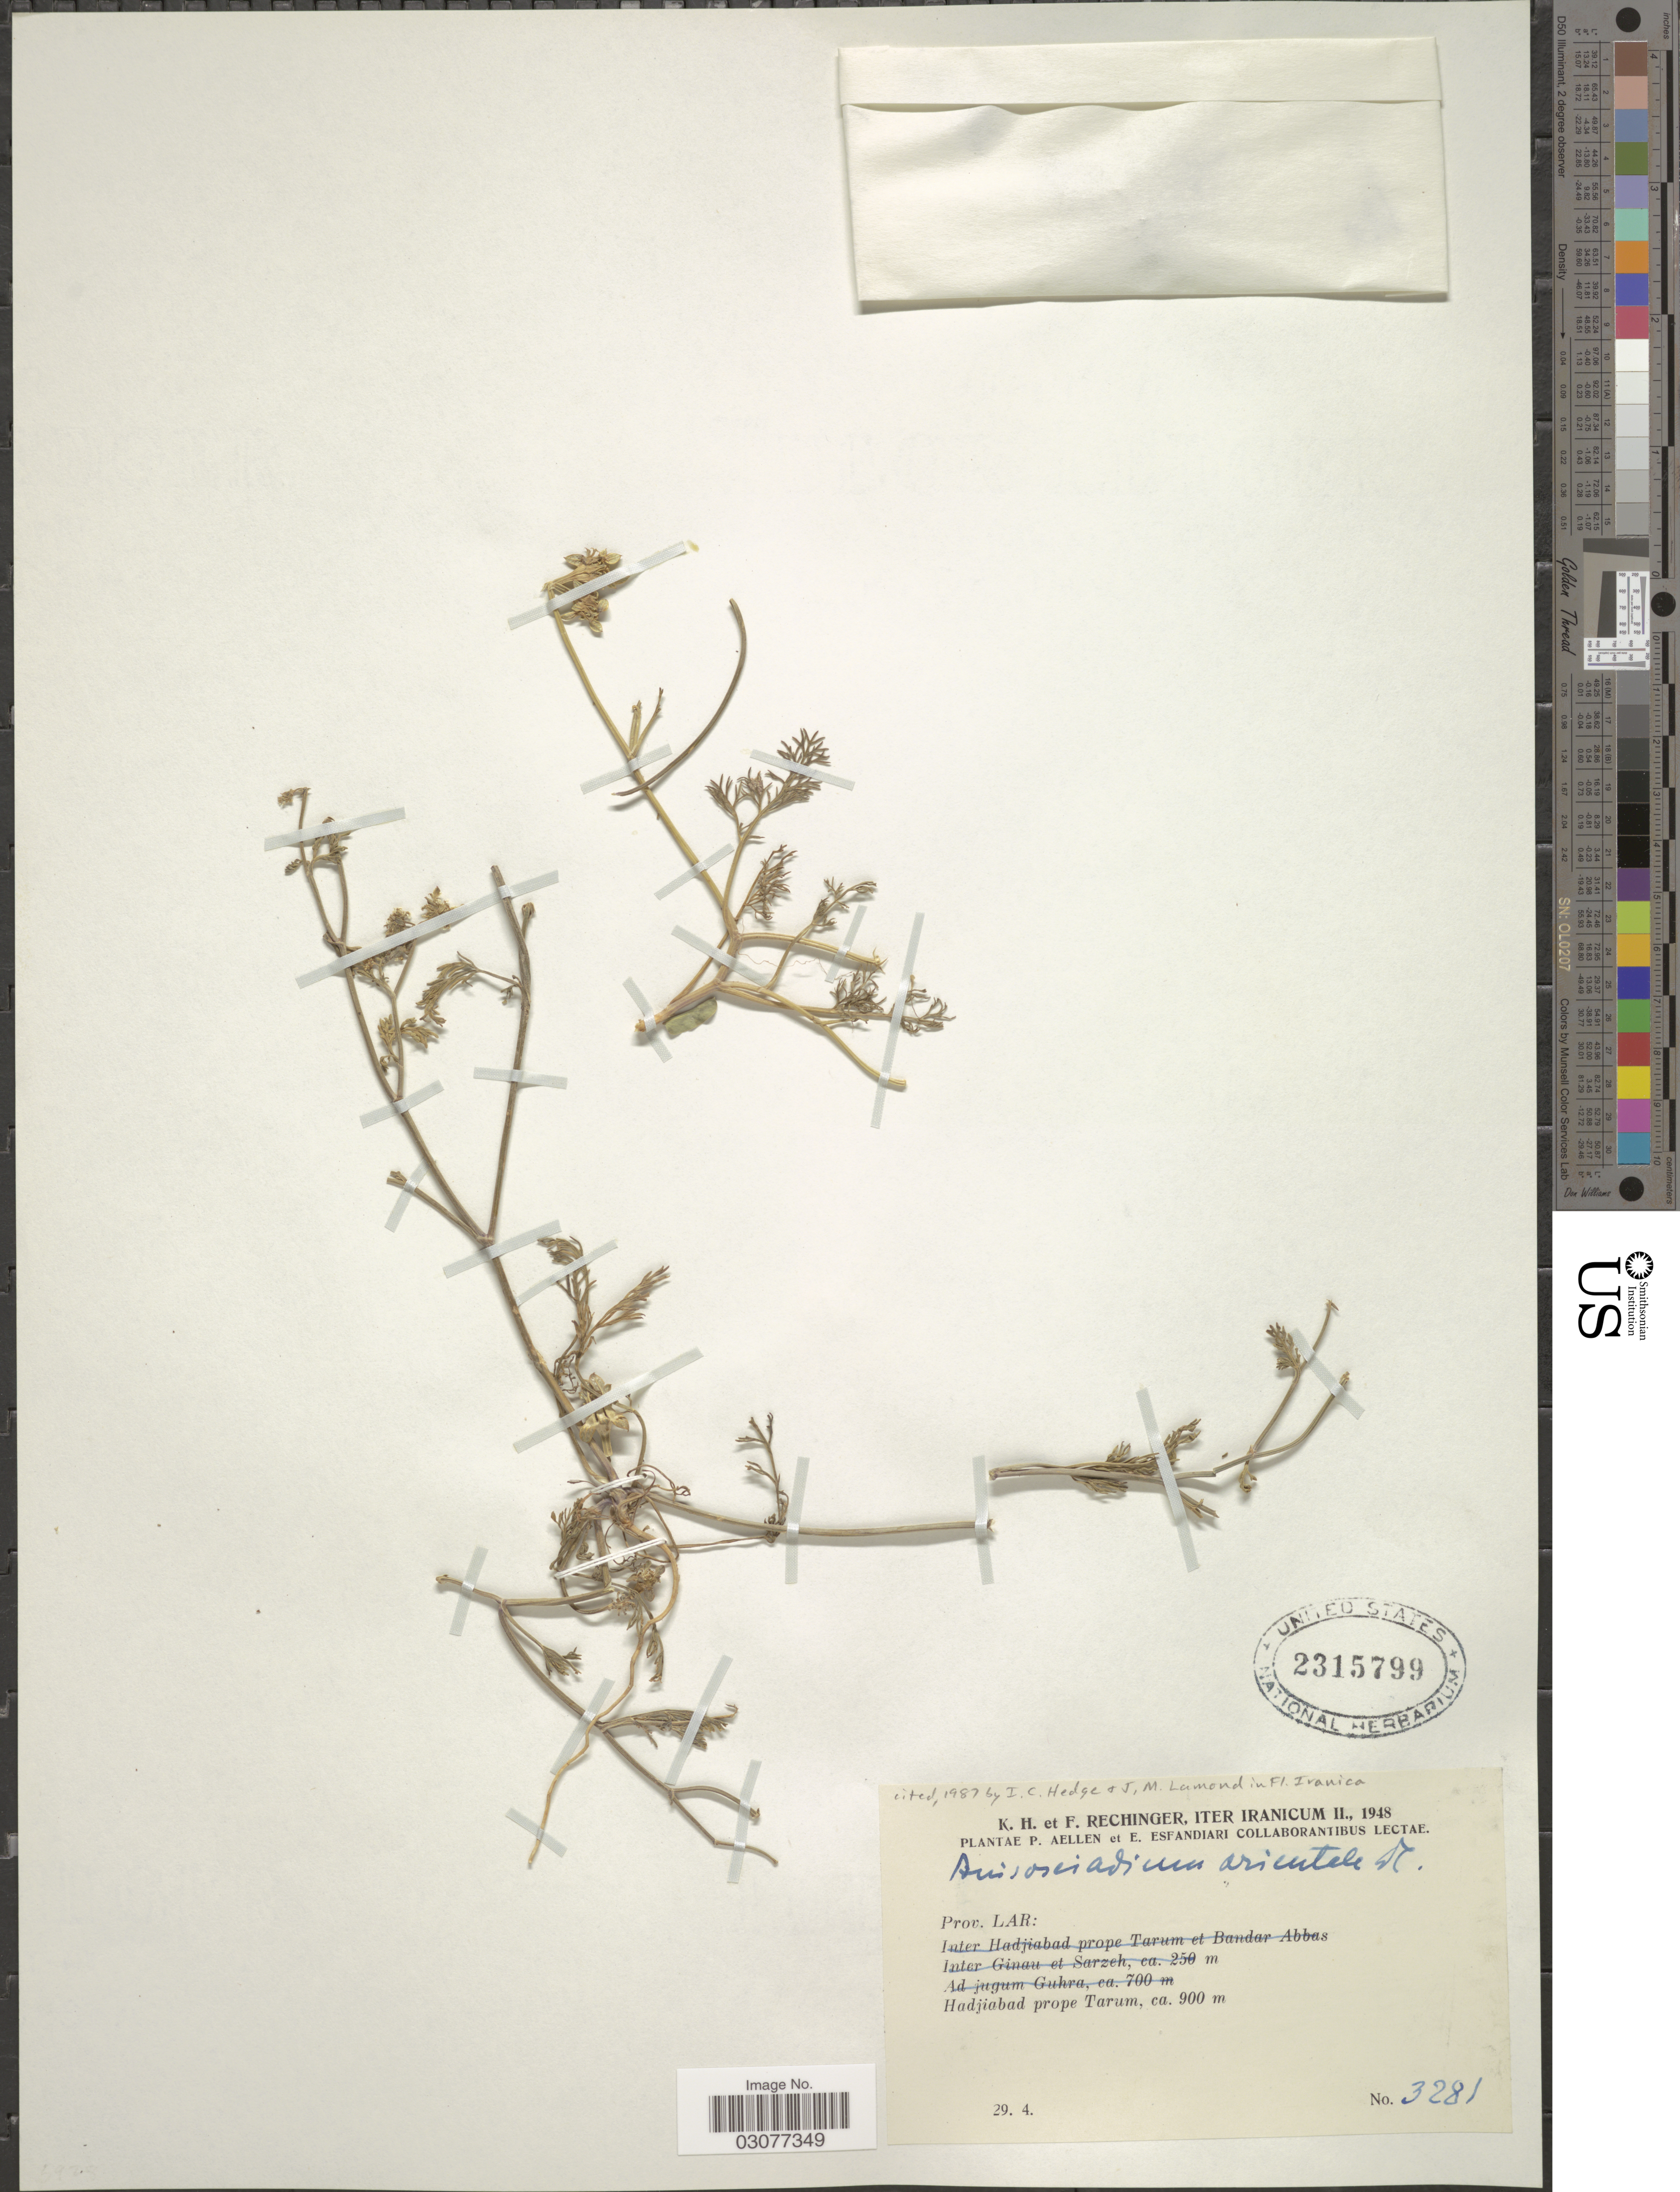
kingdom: Plantae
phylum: Tracheophyta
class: Magnoliopsida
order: Apiales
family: Apiaceae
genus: Anisosciadium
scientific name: Anisosciadium orientale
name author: DC.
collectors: K. H. Rechinger & F. Rechinger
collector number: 3281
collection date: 1948-04-29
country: Iran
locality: Prov. Lar: Hadjiabad prope Tarum.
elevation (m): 900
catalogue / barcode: US 2315799